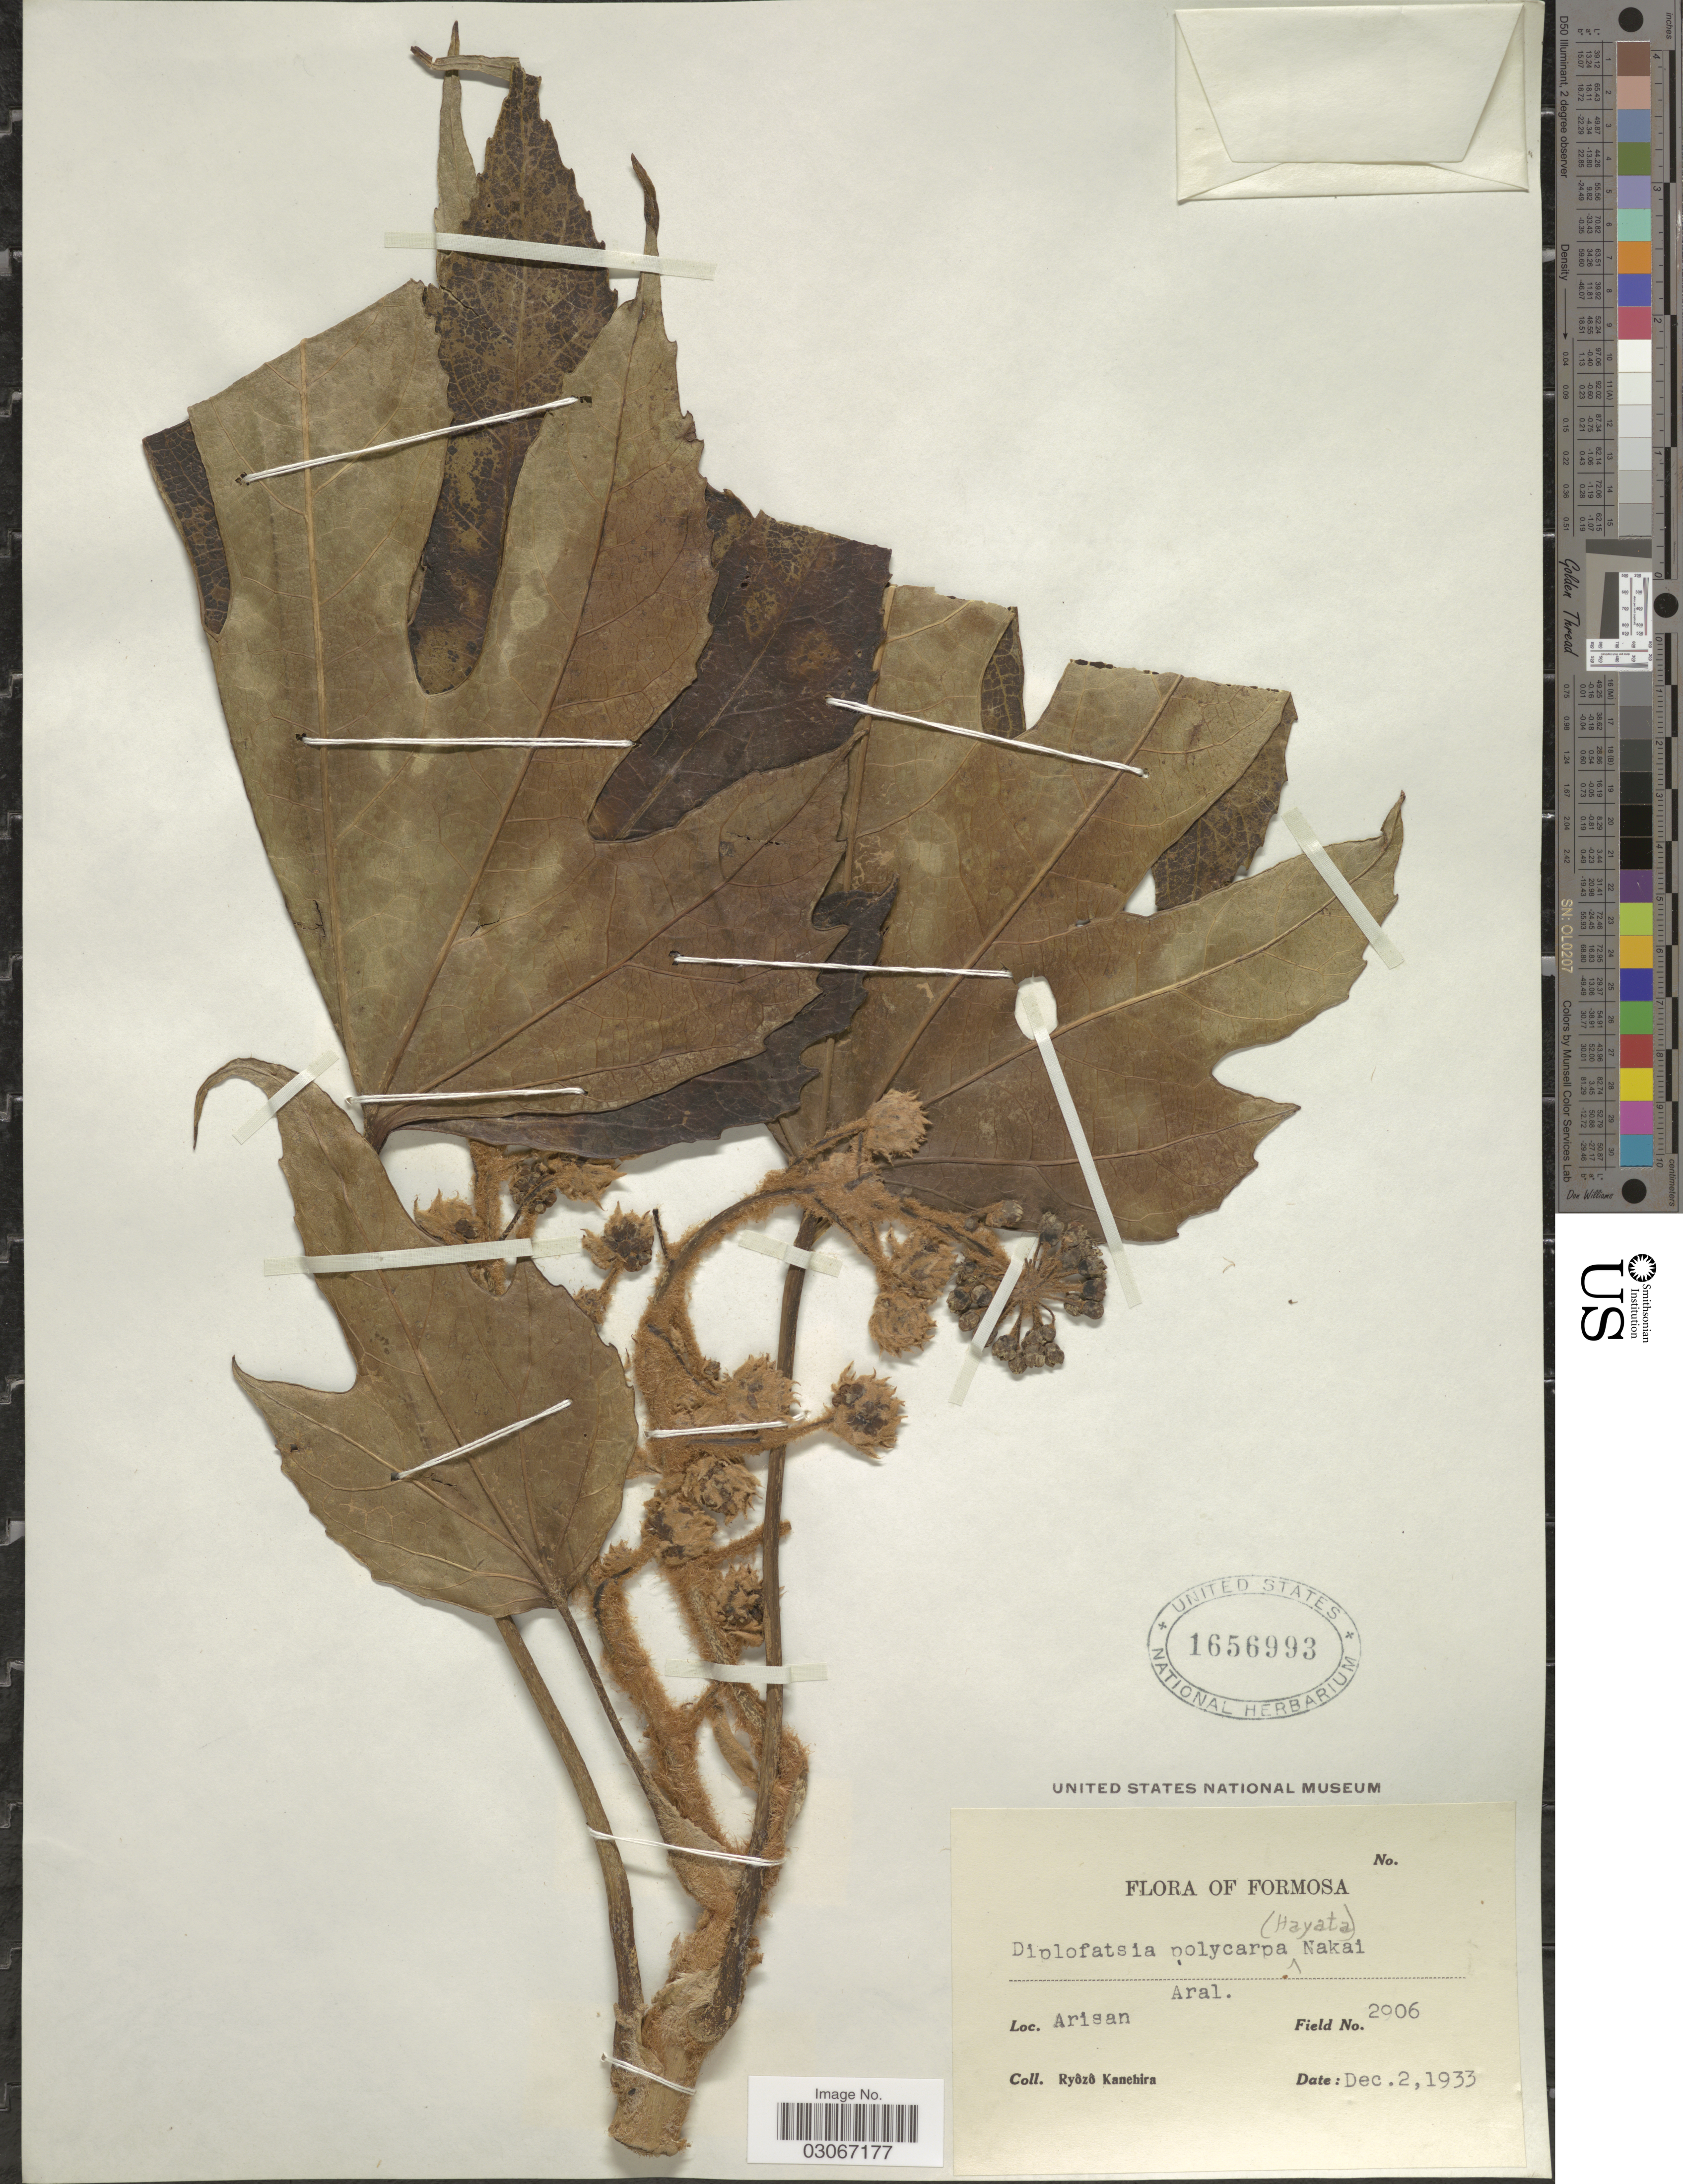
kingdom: Plantae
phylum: Tracheophyta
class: Magnoliopsida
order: Apiales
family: Araliaceae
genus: Fatsia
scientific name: Fatsia polycarpa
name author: Hayata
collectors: R. Kanehira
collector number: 2006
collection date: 1933-12-02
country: Taiwan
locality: Formosa. Arisan.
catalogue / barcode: US 1656993